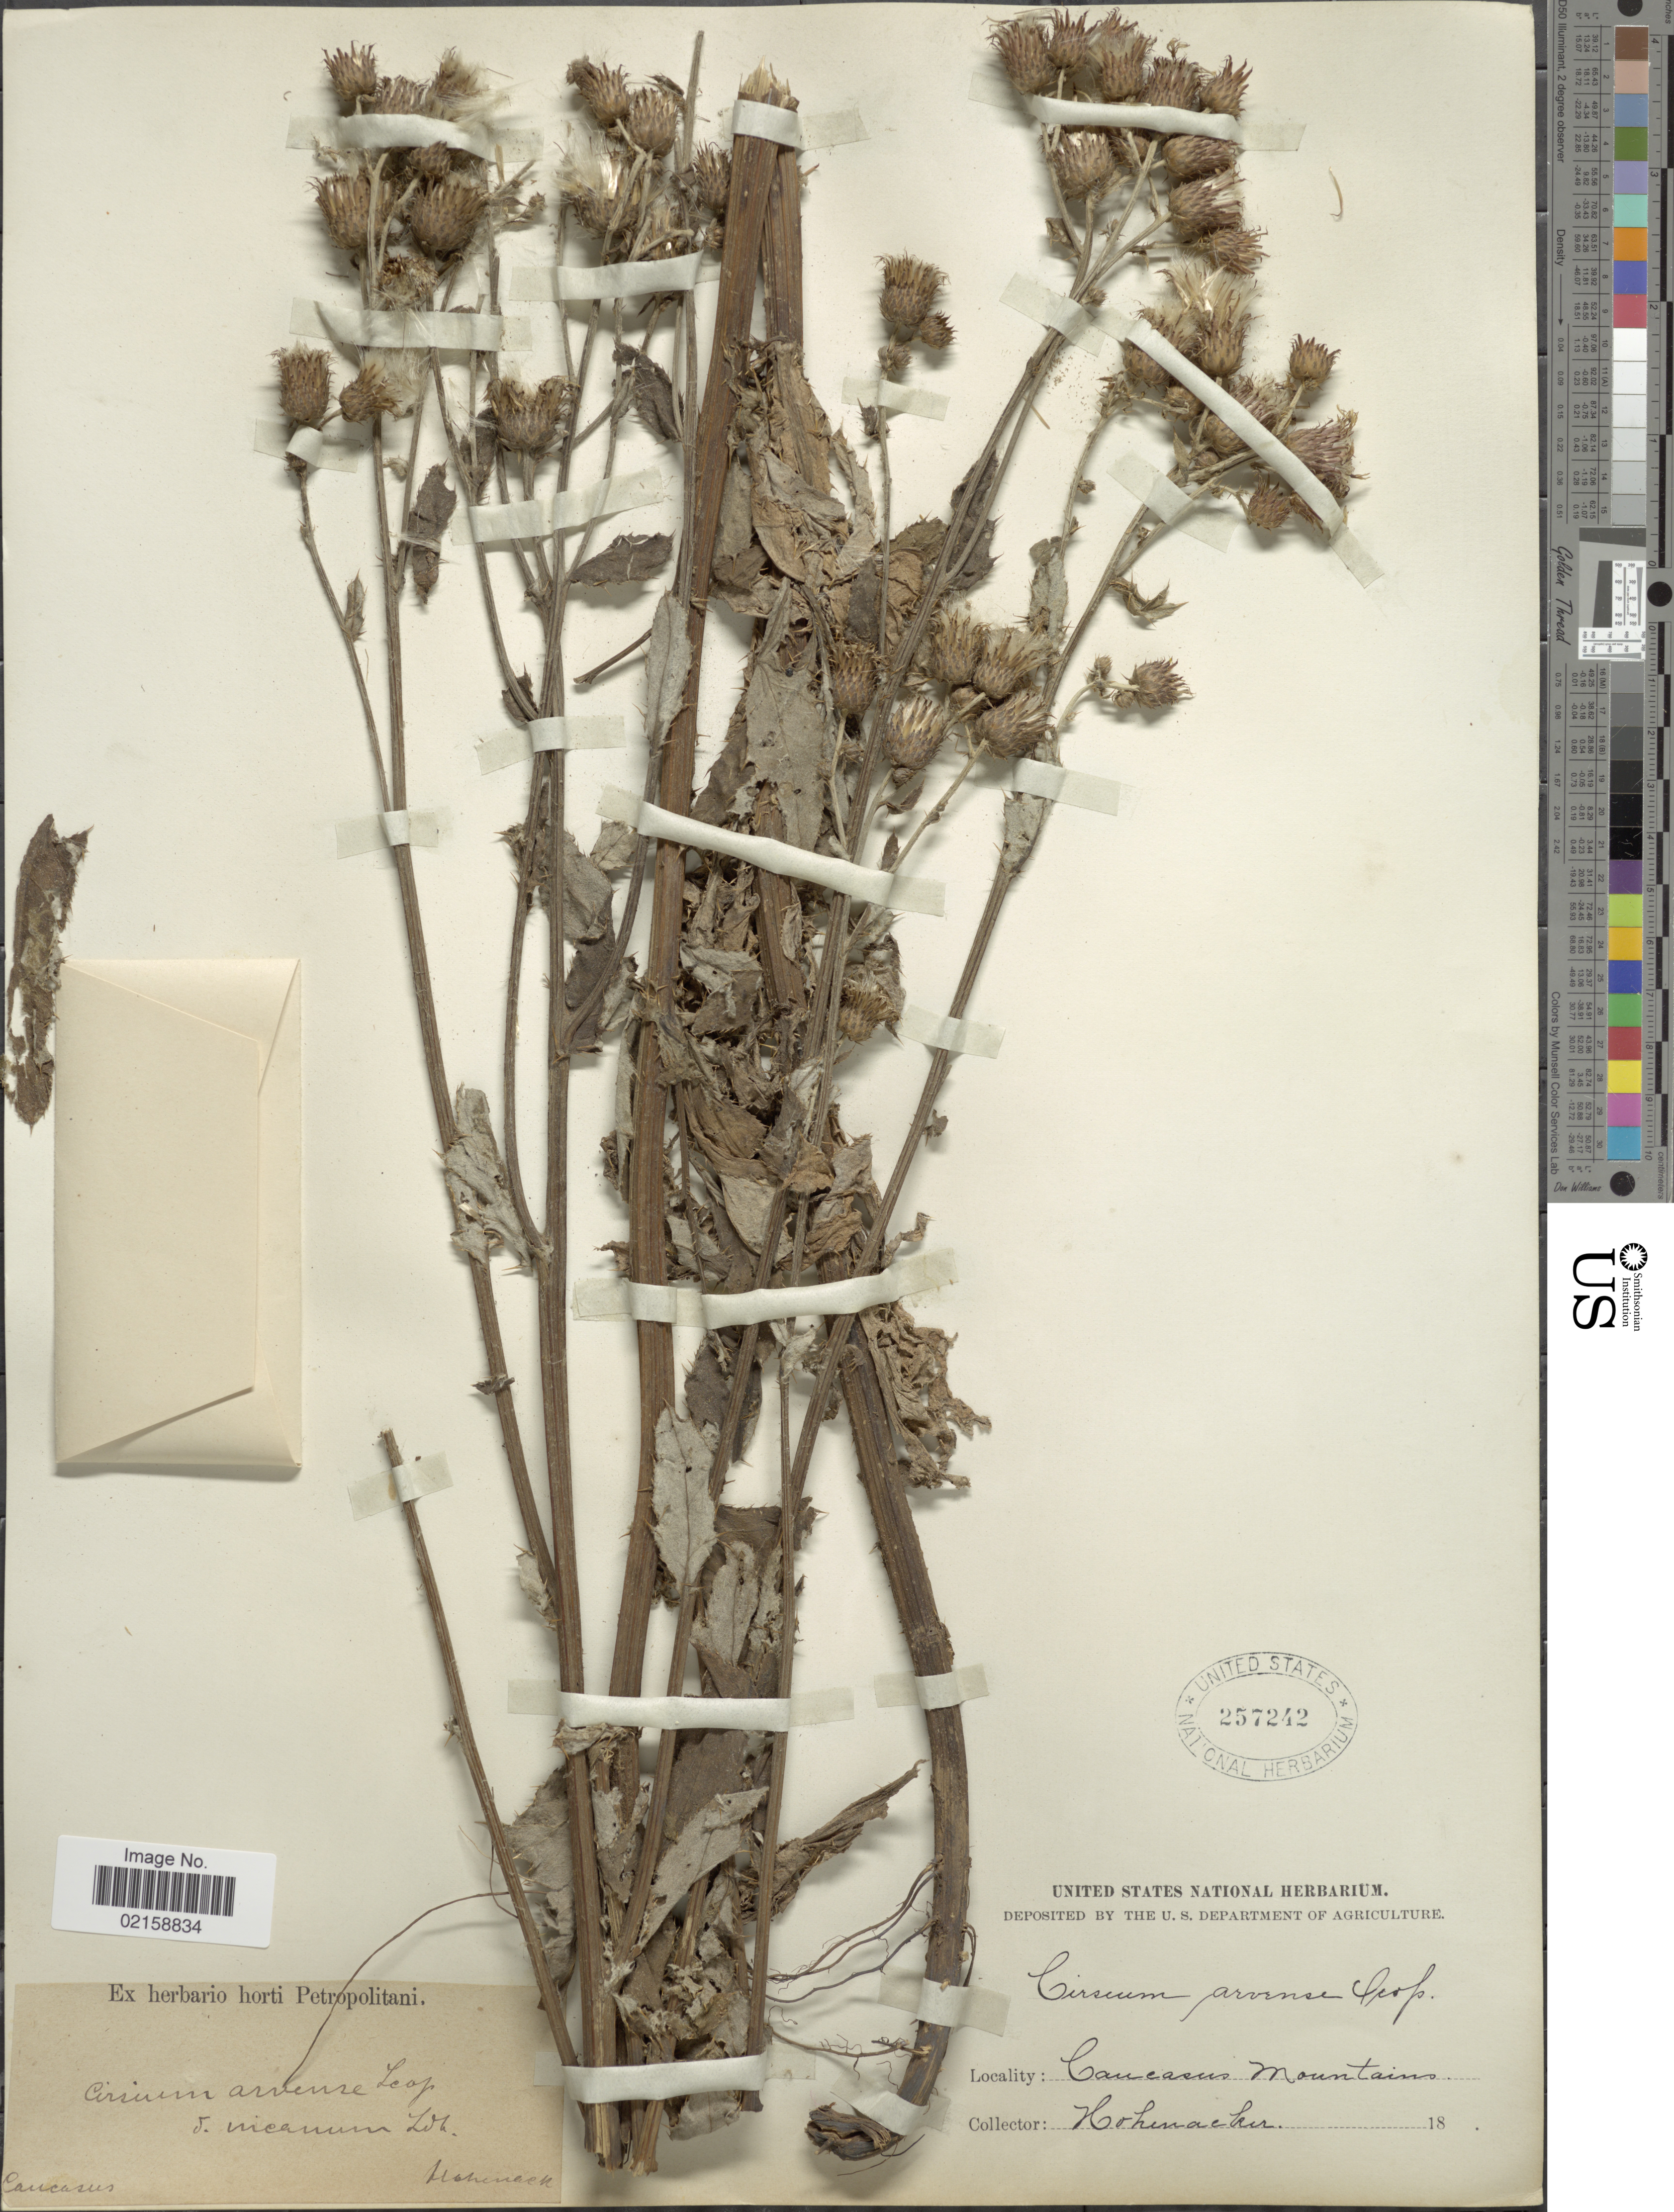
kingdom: Plantae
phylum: Tracheophyta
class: Magnoliopsida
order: Asterales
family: Asteraceae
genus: Cirsium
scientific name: Cirsium arvense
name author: (L.) Scop.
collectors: Hohenacker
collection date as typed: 18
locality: Caucasus Mountains, Caucasus.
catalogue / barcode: US 257242